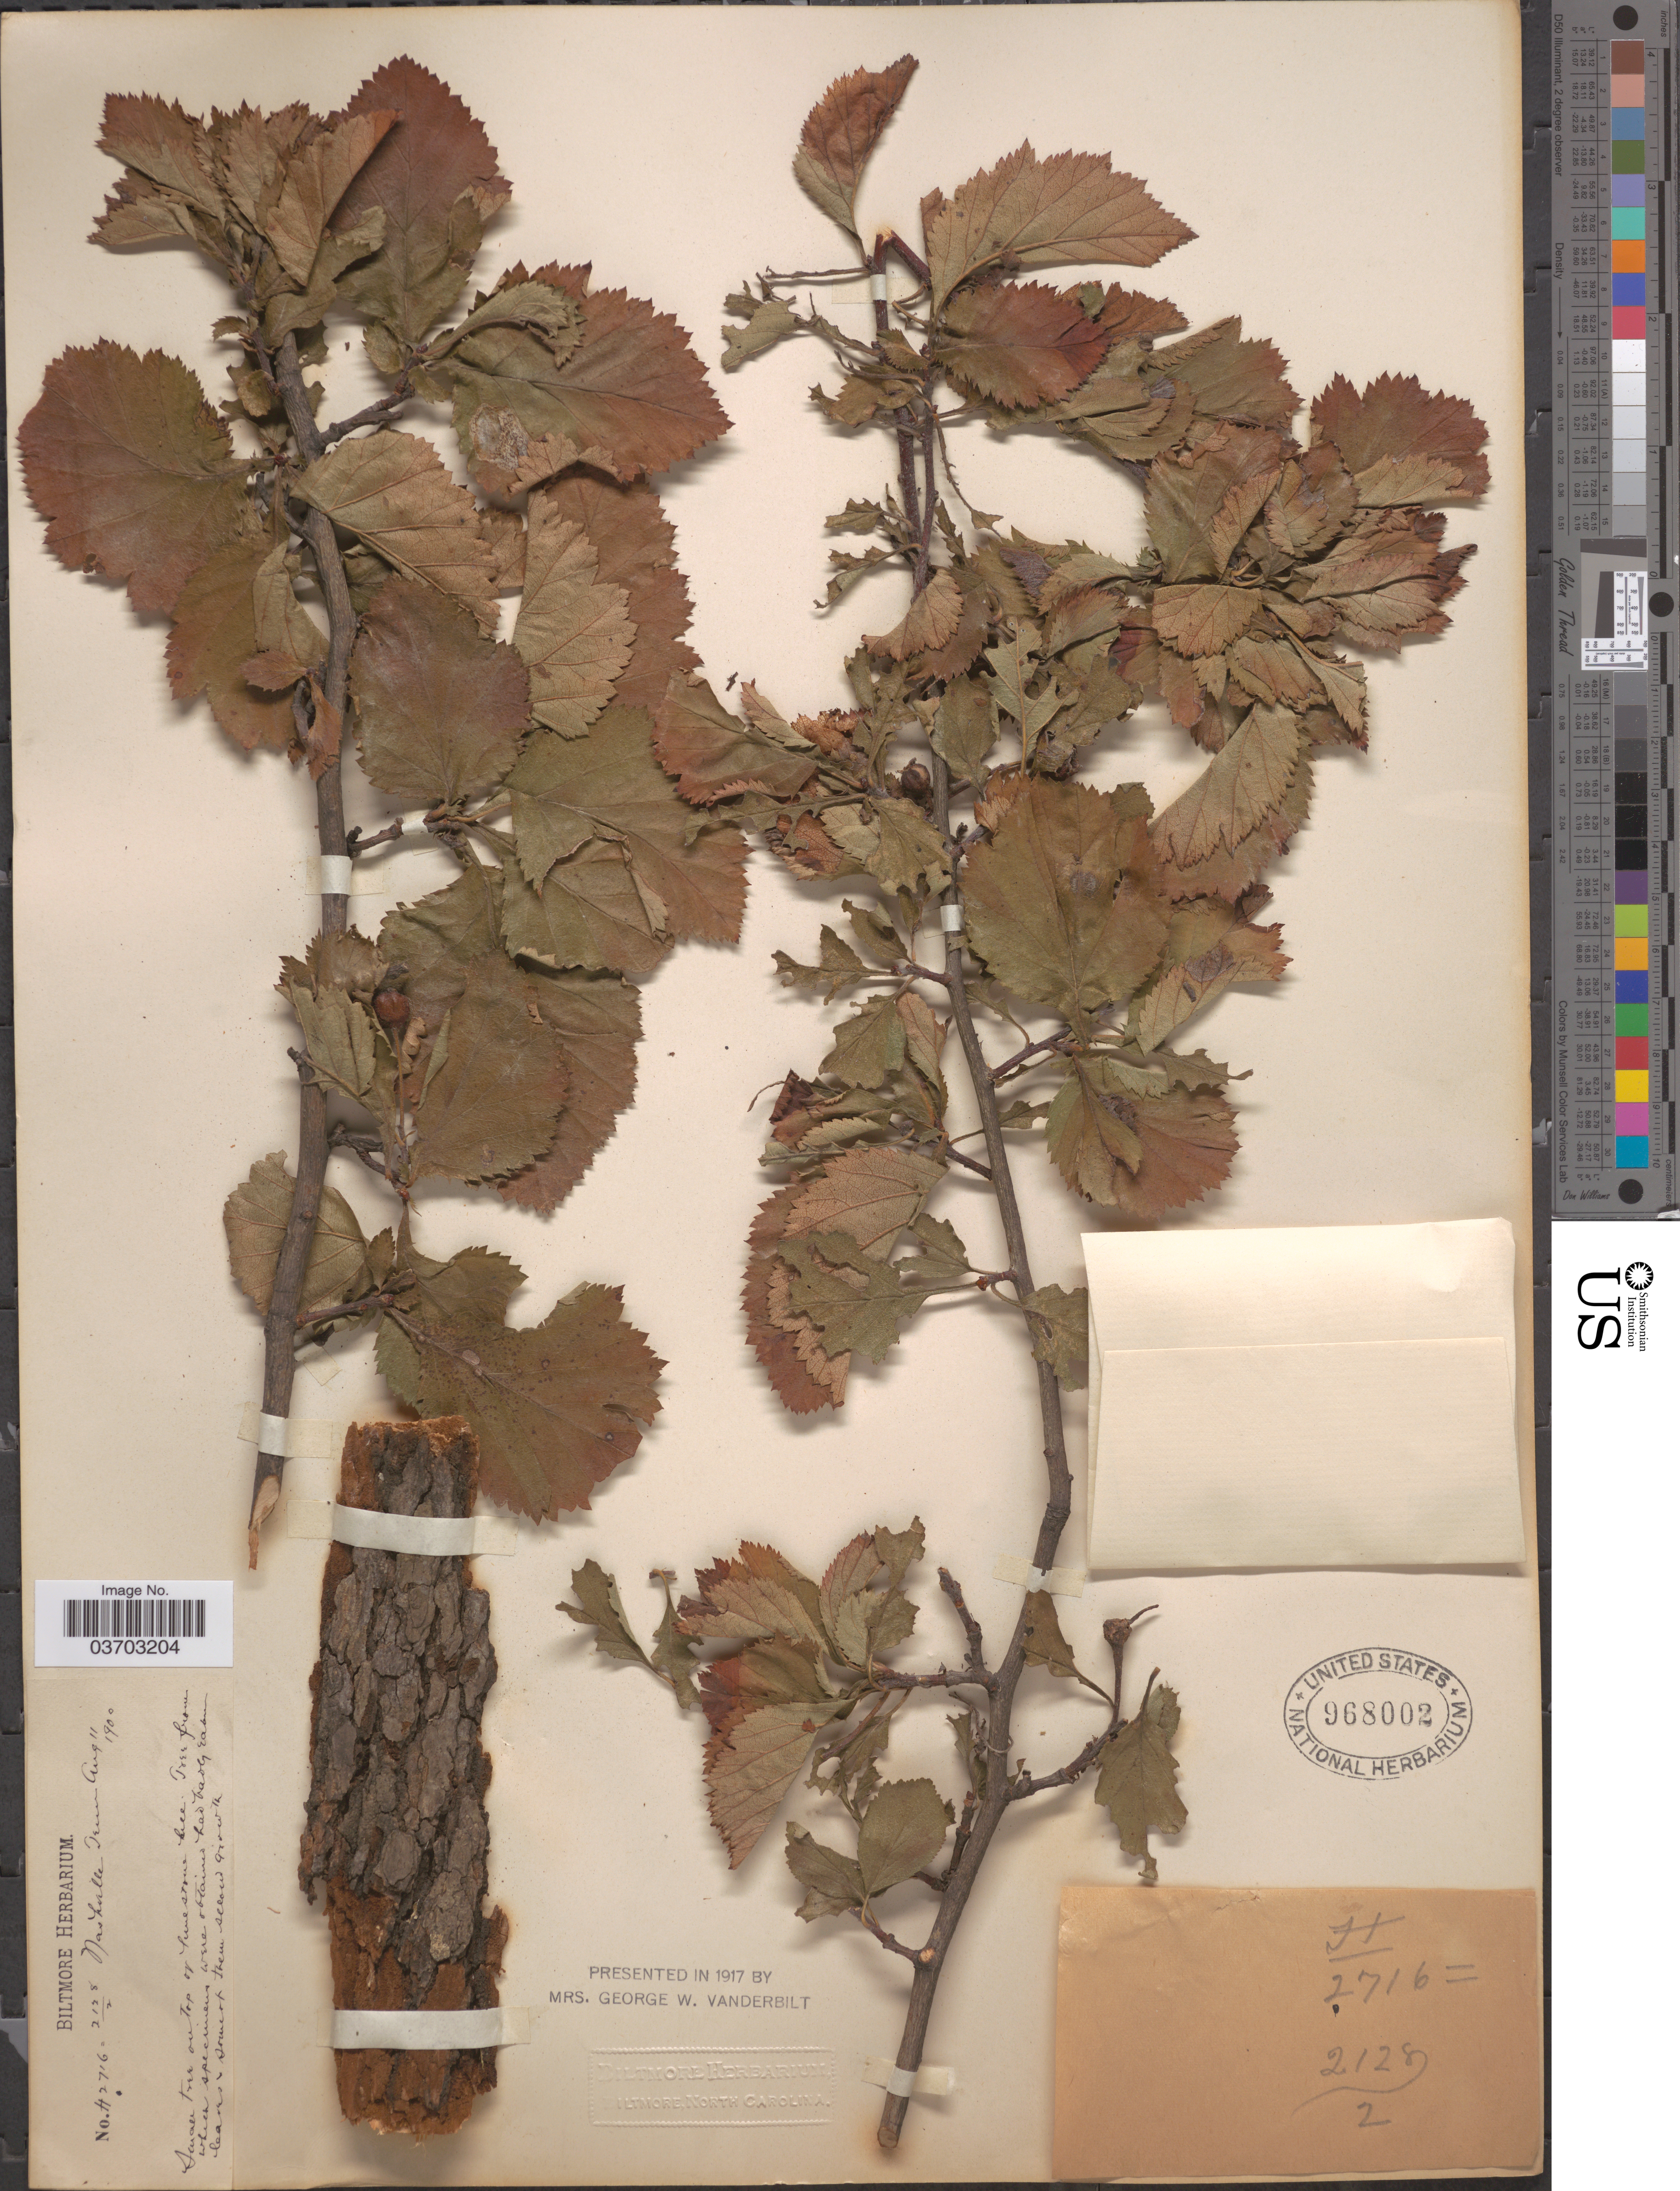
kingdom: Plantae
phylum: Tracheophyta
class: Magnoliopsida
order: Rosales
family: Rosaceae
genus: Crataegus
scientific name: Crataegus sp.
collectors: ex herb. Biltmore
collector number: H2716=2128/2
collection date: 1900-08-11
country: United States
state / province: Tennessee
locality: Nashville.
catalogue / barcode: US 968002